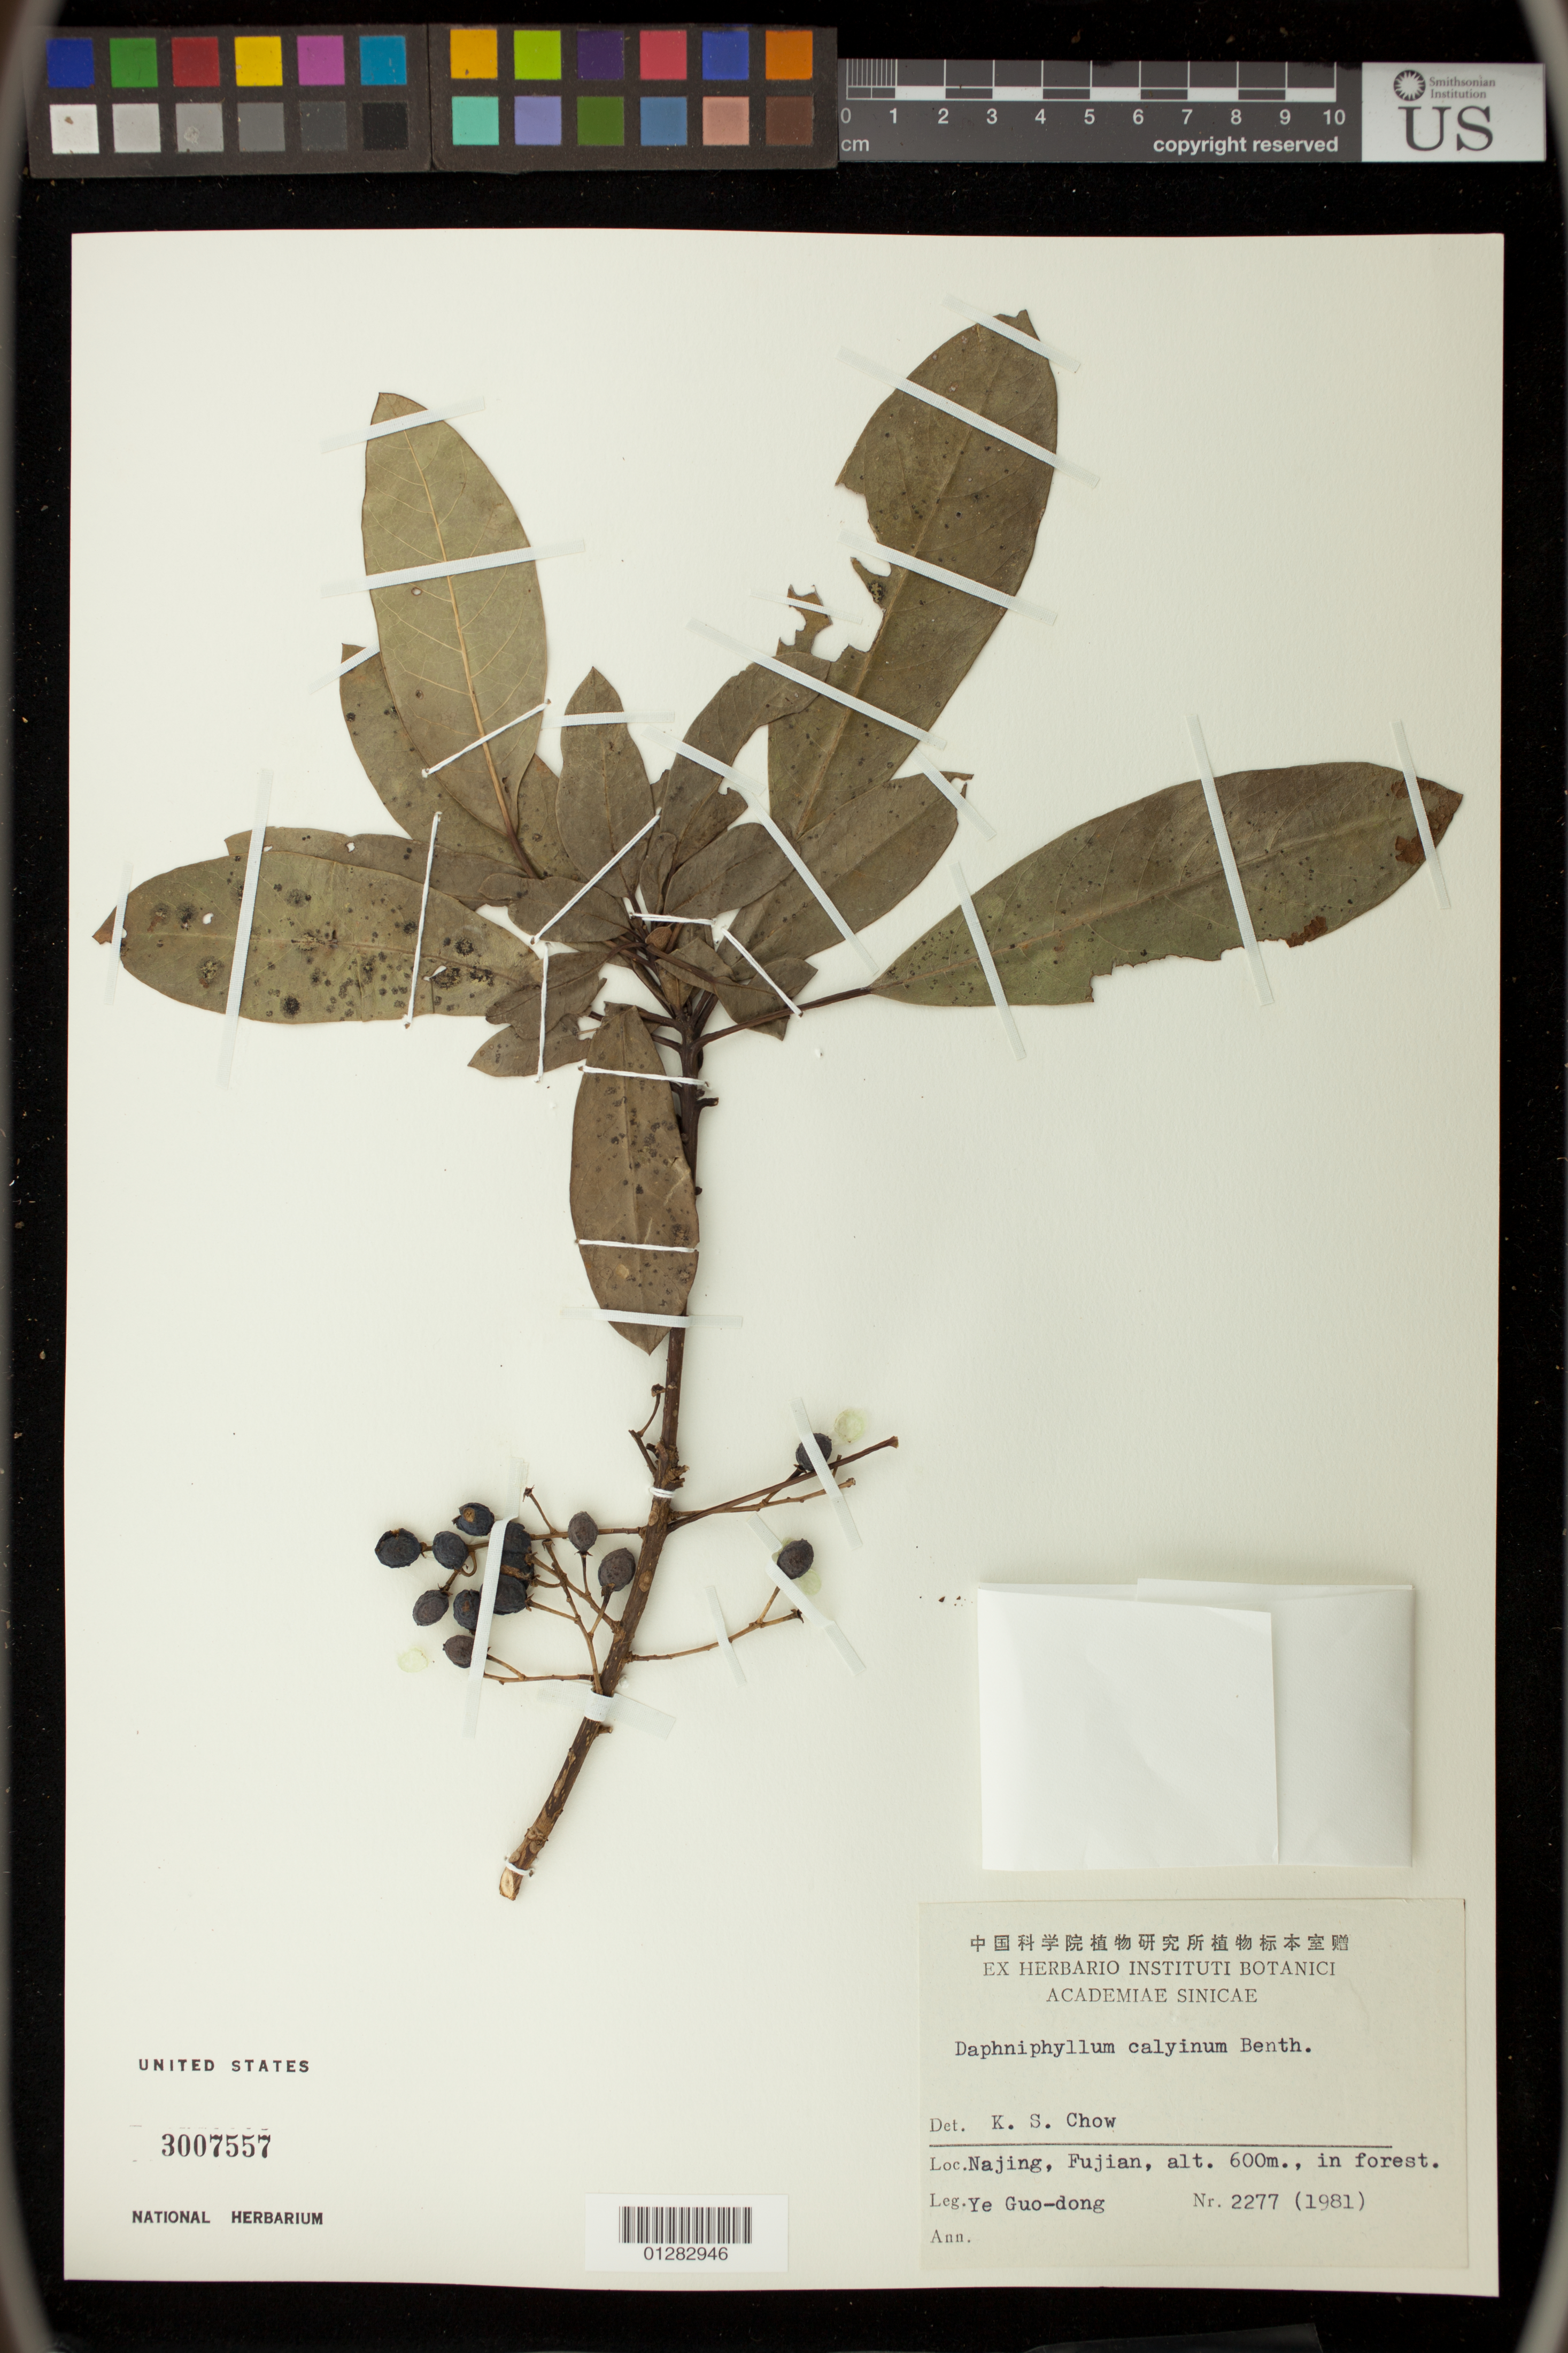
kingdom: Plantae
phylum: Tracheophyta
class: Magnoliopsida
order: Saxifragales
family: Daphniphyllaceae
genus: Daphniphyllum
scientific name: Daphniphyllum calycinum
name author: Benth.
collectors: G. Ye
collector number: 2277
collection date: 1981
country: China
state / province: Fujian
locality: Najing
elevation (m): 183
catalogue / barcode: US 3007557